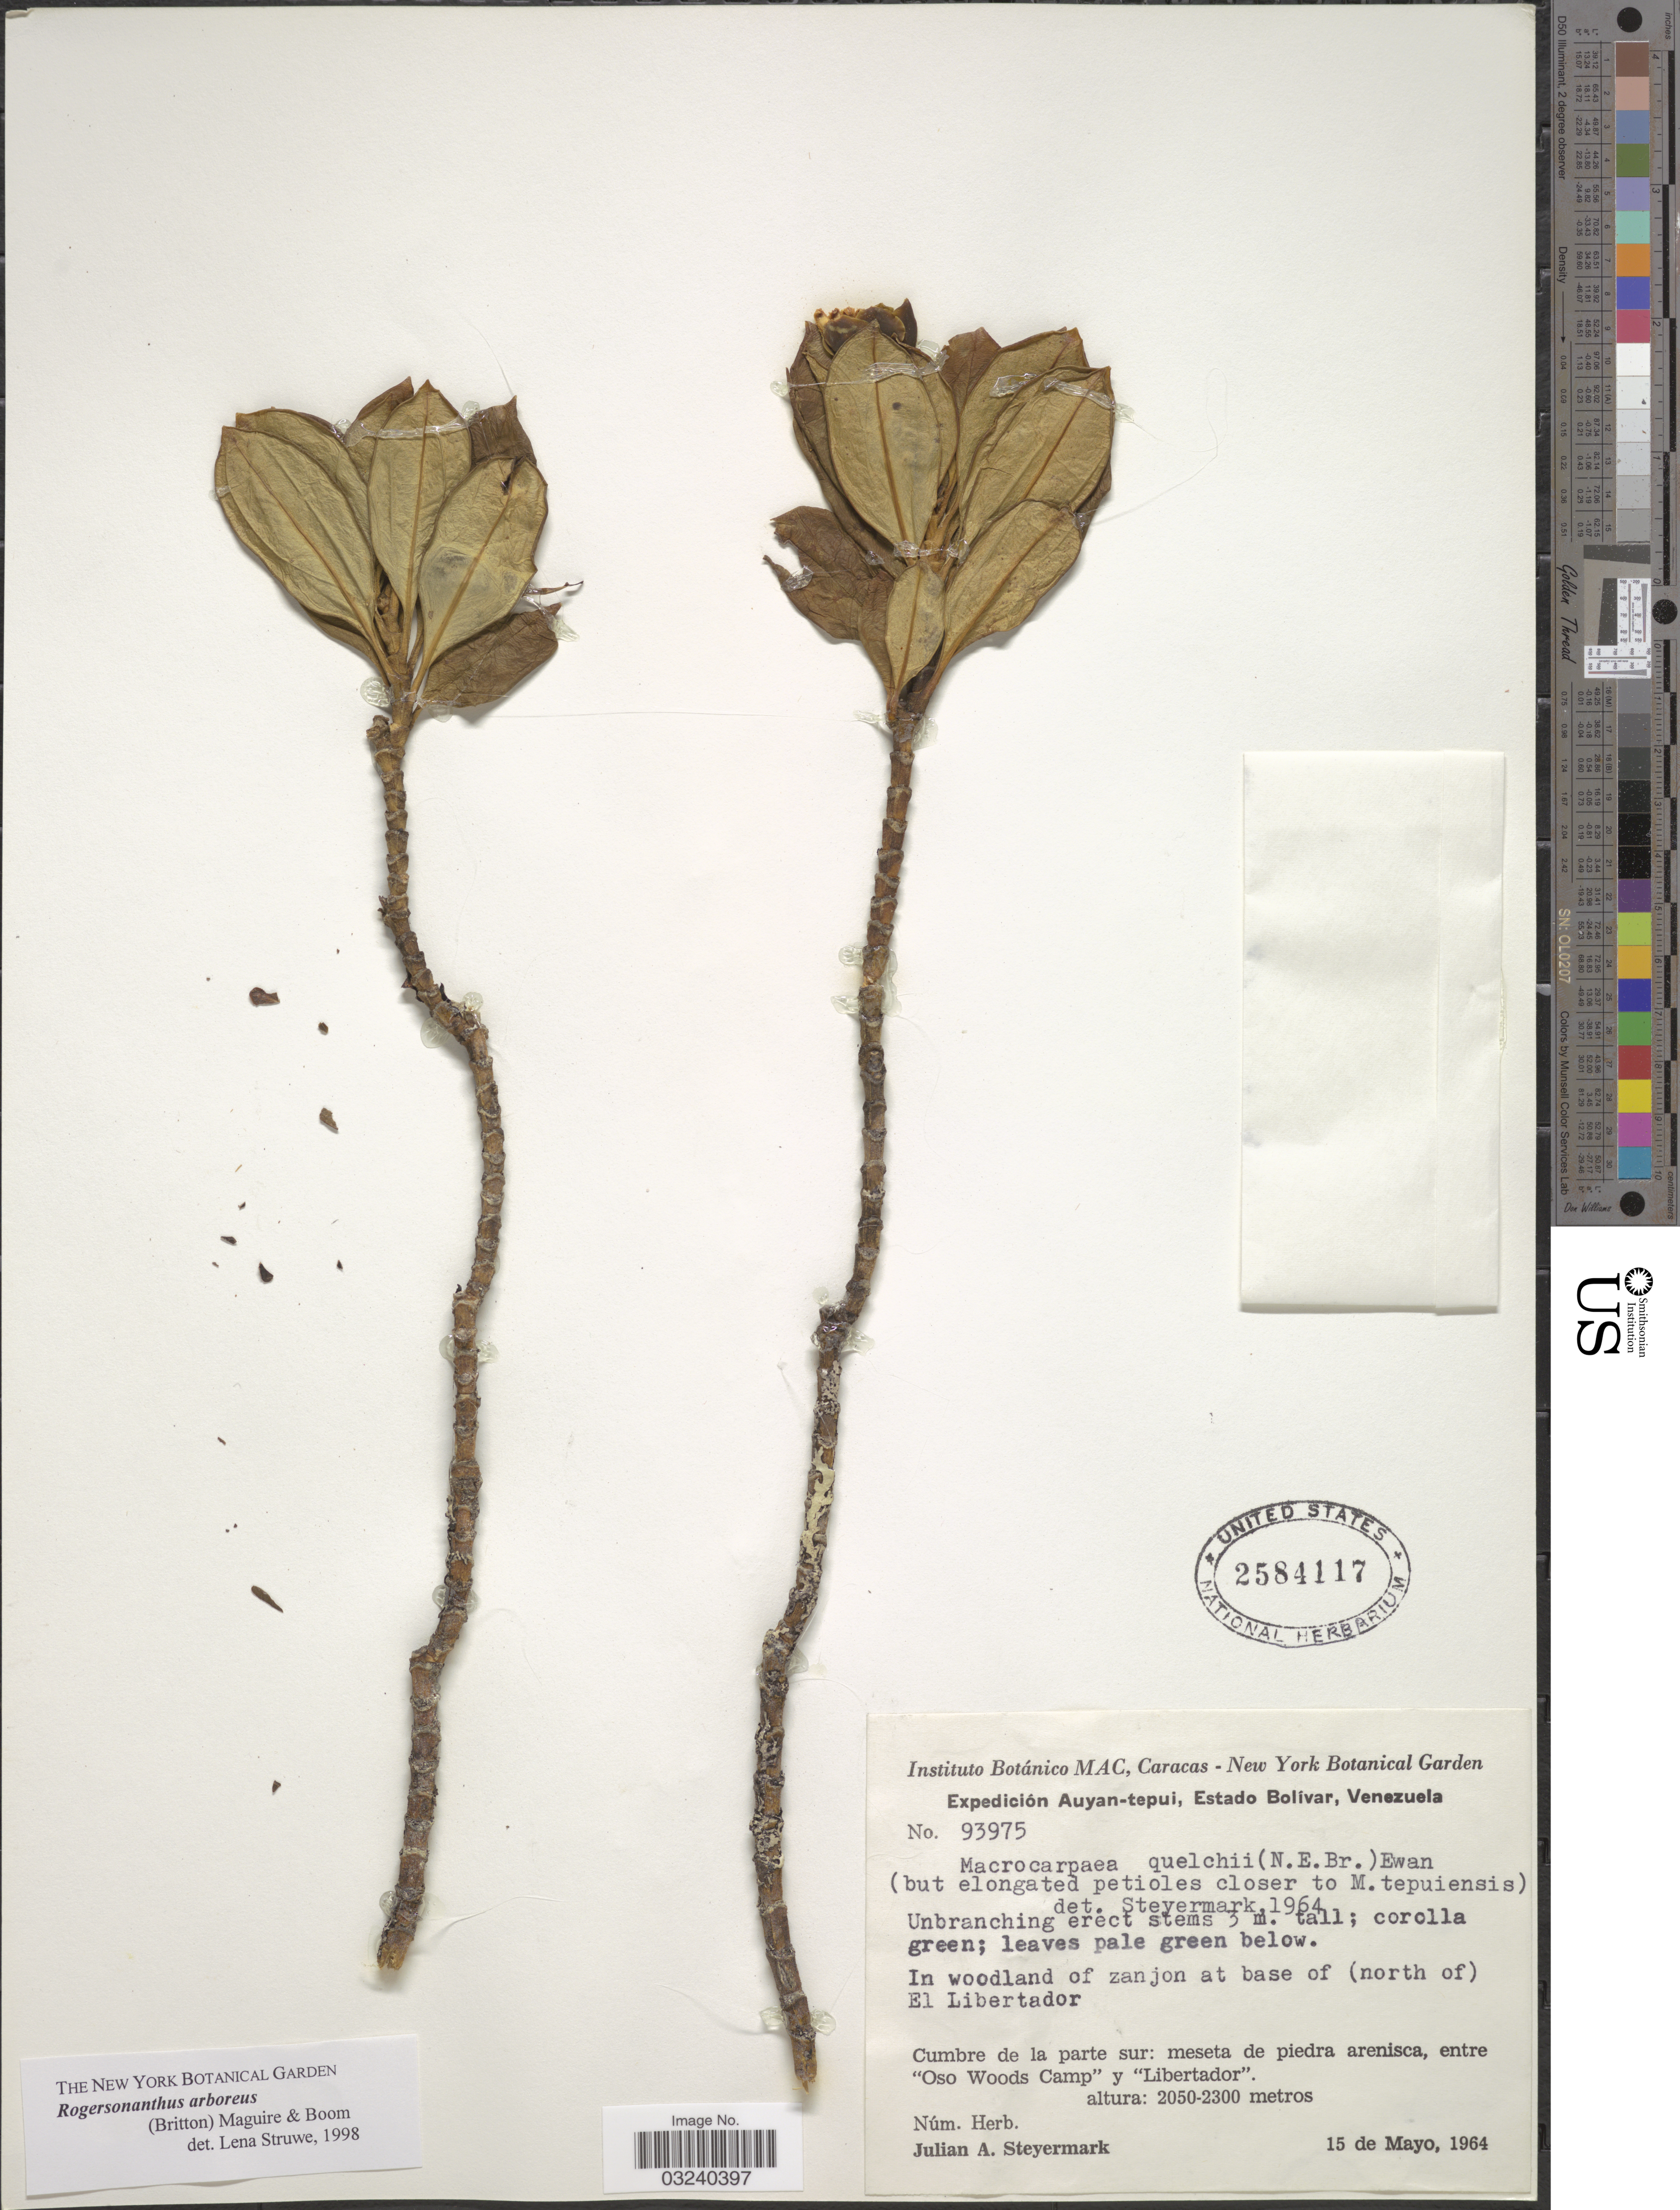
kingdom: Plantae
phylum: Tracheophyta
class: Magnoliopsida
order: Gentianales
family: Gentianaceae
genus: Rogersonanthus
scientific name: Rogersonanthus arboreus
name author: (Britton) Maguire & B.M. Boom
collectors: J. Steyermark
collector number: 93975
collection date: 1964-05-15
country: Venezuela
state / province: Bolivar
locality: Auyan-tepui. In woodland of zanjon at base of (north of) El Libertador. Cumbre de la parte sur: meseta de piedra arenisca, entre "Oso Woods Camp" y "Libertador".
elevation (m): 2050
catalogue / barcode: US 2584117